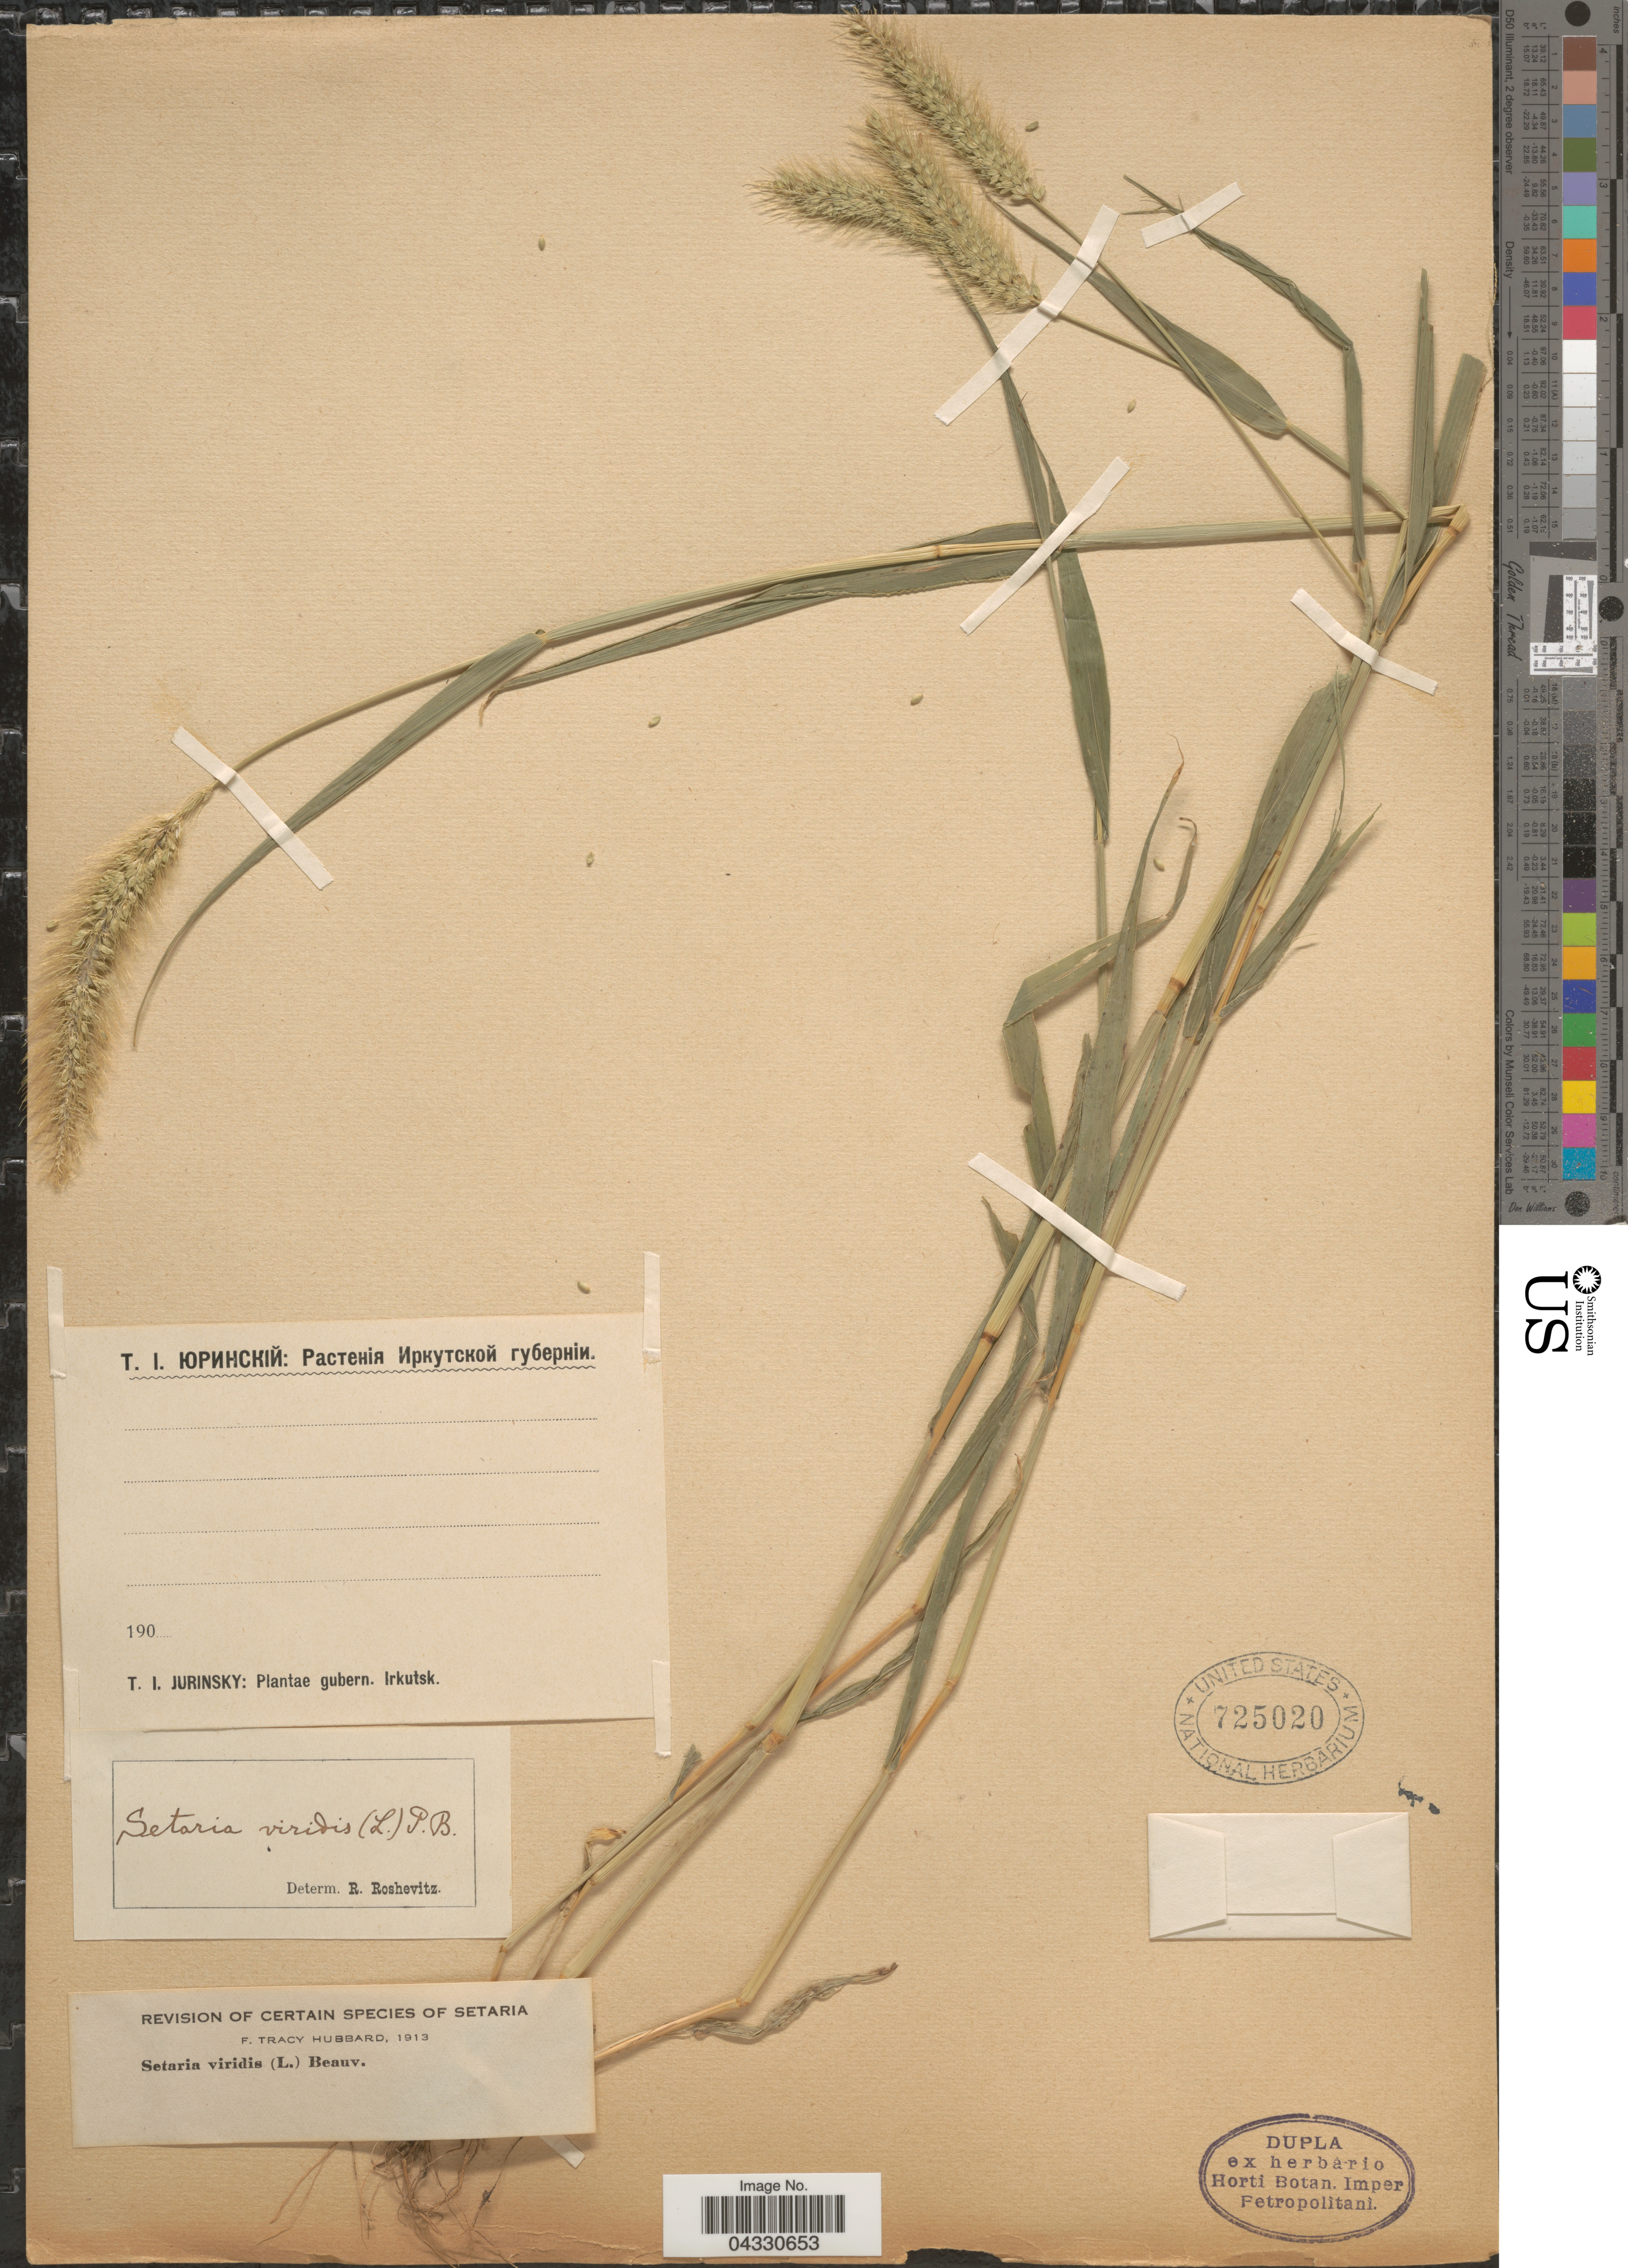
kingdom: Plantae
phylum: Tracheophyta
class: Liliopsida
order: Poales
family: Poaceae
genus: Setaria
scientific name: Setaria viridis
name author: (L.) P. Beauv.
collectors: T. Jurinsky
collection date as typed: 190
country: Russian Federation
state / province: Irkutsk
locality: Gubern. Irkutsk.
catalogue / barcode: US 725020